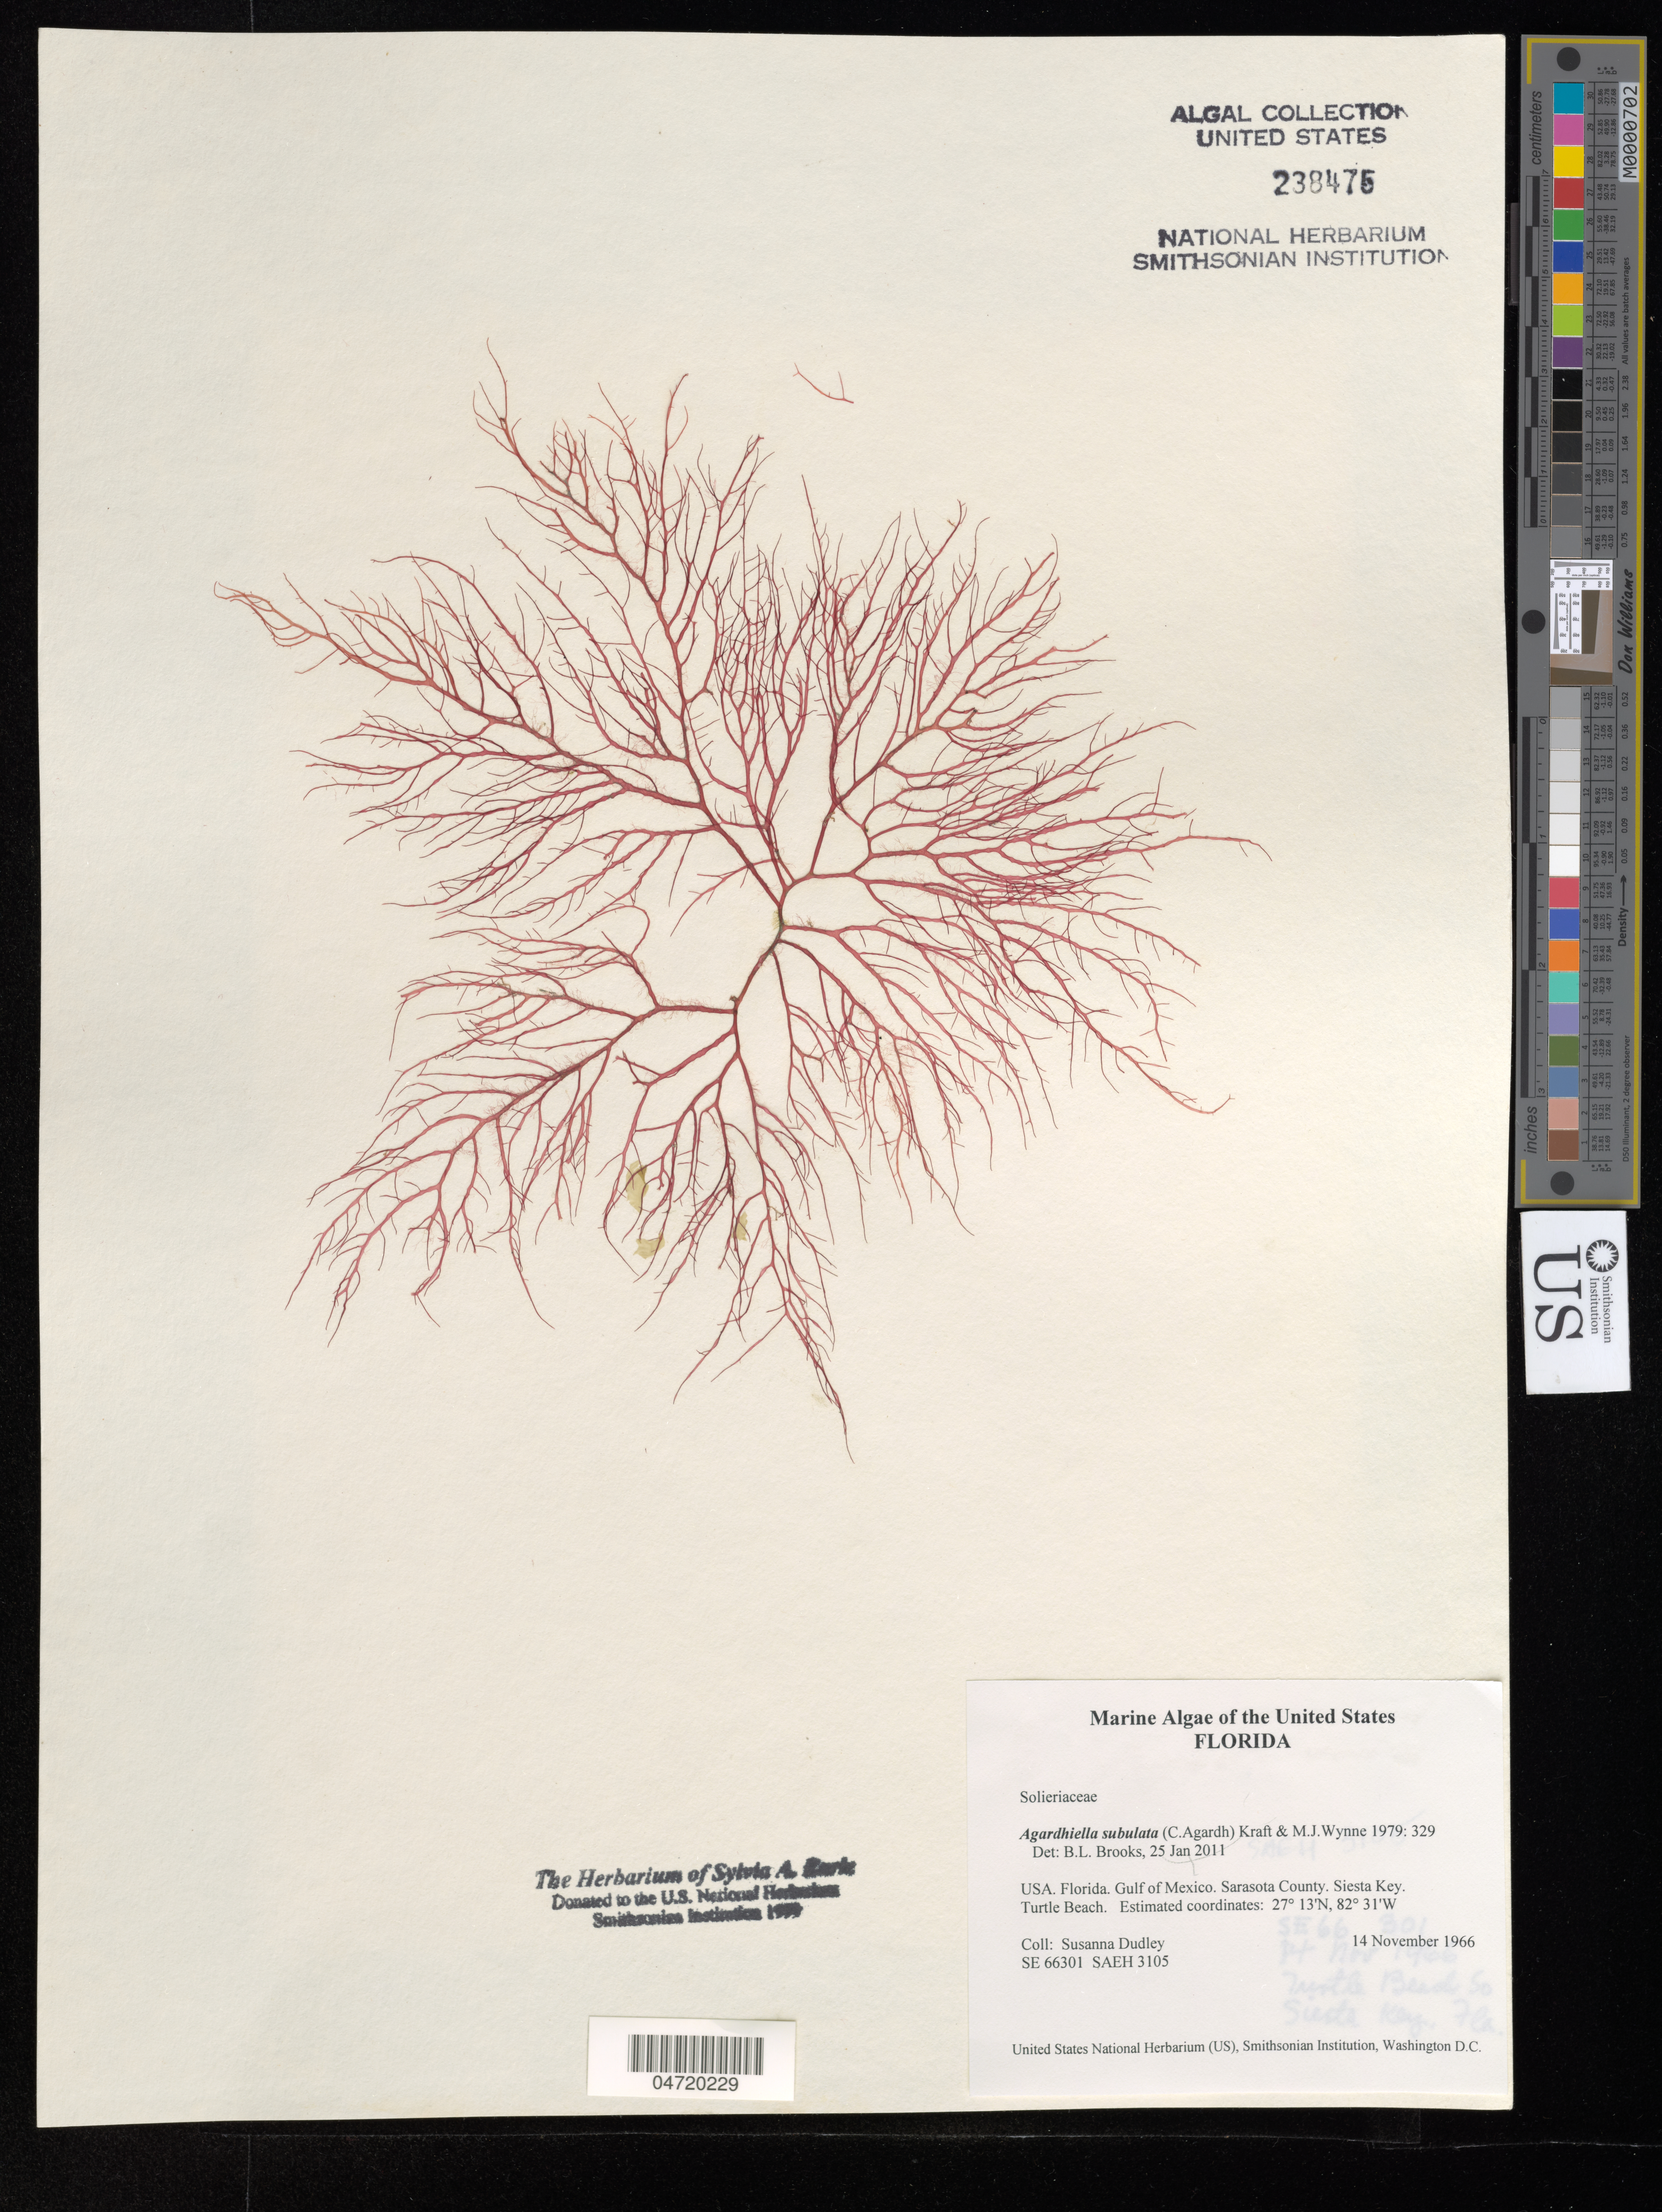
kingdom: Plantae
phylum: Rhodophyta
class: Florideophyceae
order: Gigartinales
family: Solieriaceae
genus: Agardhiella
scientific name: Agardhiella subulata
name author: (C. Agardh) G.T.Kraft & M.J. Wynne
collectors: S. Dudley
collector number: SE66301/SAEH3105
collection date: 1966-11-14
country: United States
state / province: Florida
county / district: Sarasota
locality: Gulf of Mexico. Sarasota County. Siesta Key. Turtle Beach.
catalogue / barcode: US 238475